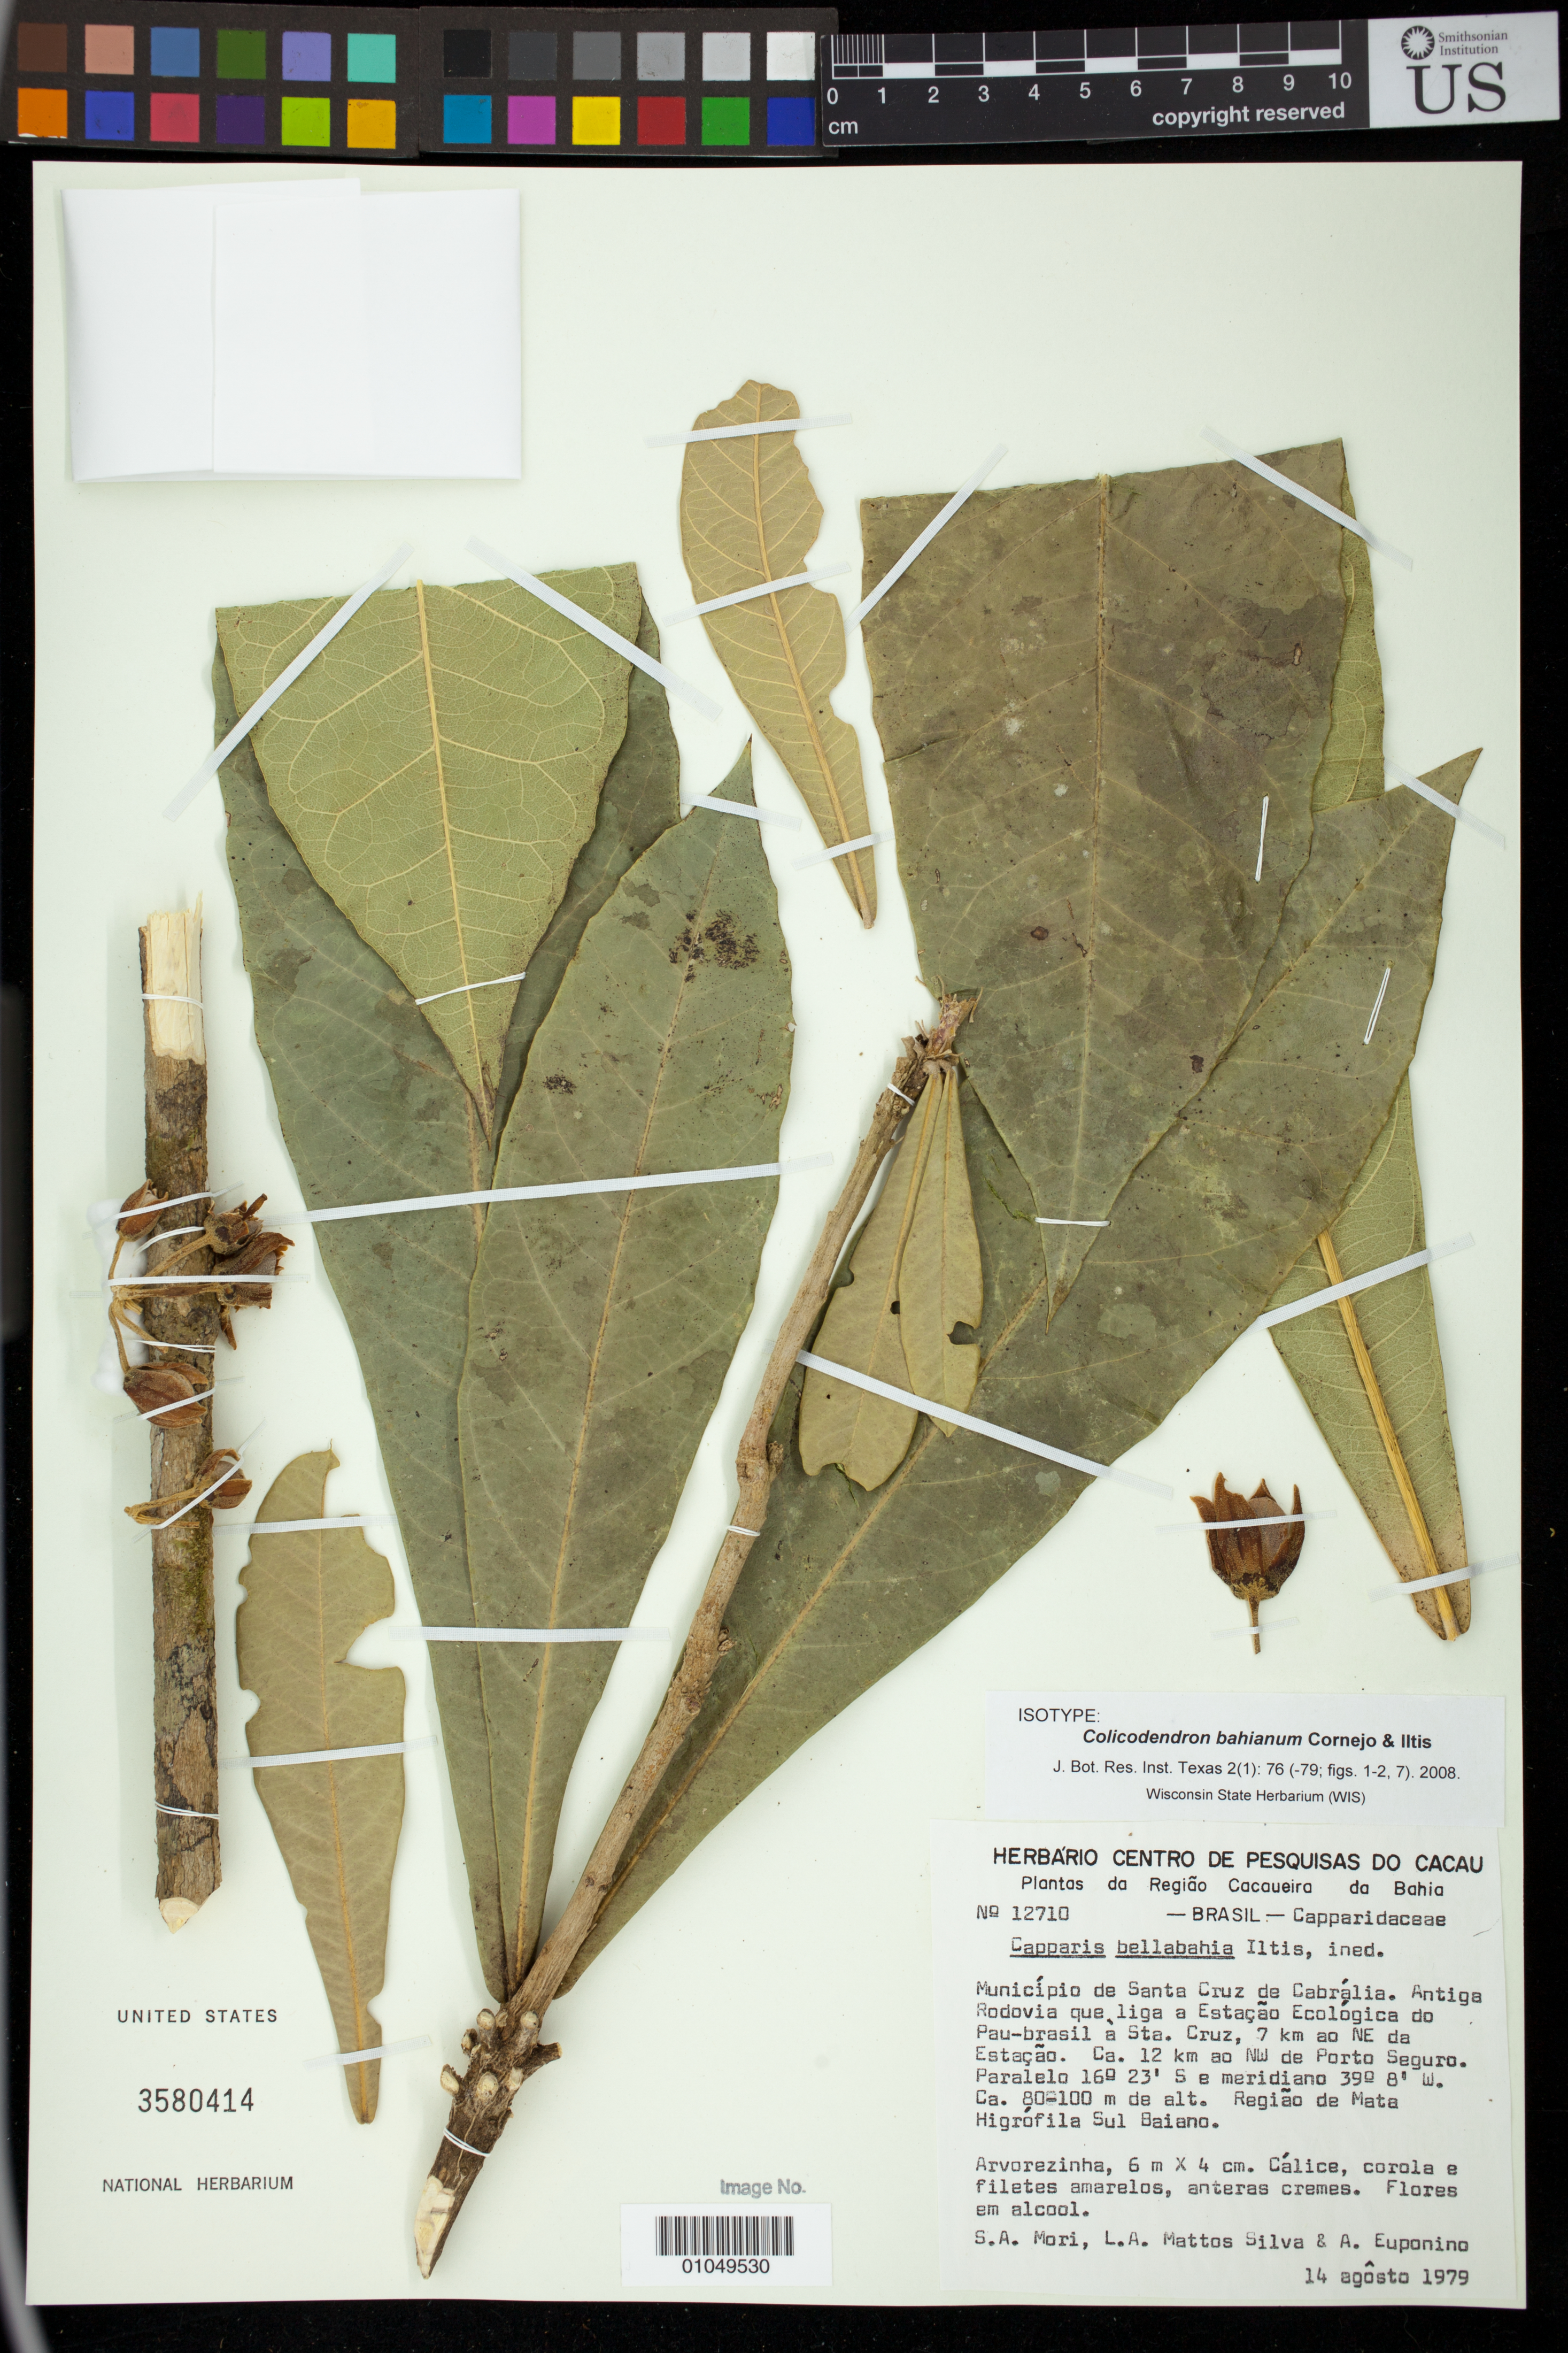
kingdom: Plantae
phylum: Tracheophyta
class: Magnoliopsida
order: Brassicales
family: Capparaceae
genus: Colicodendron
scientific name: Colicodendron bahianum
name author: Cornejo & Iltis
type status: Isotype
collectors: S. Mori, L. A. Mattos Silva & A. Euponino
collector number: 12710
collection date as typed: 14 Aug 1979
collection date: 1979-08-14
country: Brazil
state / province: Bahia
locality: Município de Santa Cruz de Cabrália. Antiga Rodovia que liga a Estação Ecológica do Pau-brasil à Sta. Cruz, 7 km ao NE da Estação. Ca. 12 km ao NW de Porto Seguro.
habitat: Região de Mata Higrófila Sul Baiano.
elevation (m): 80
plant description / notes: Originally labeled as "Capparis bellabahia Iltis, ined." [name never published].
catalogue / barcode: US 3580414